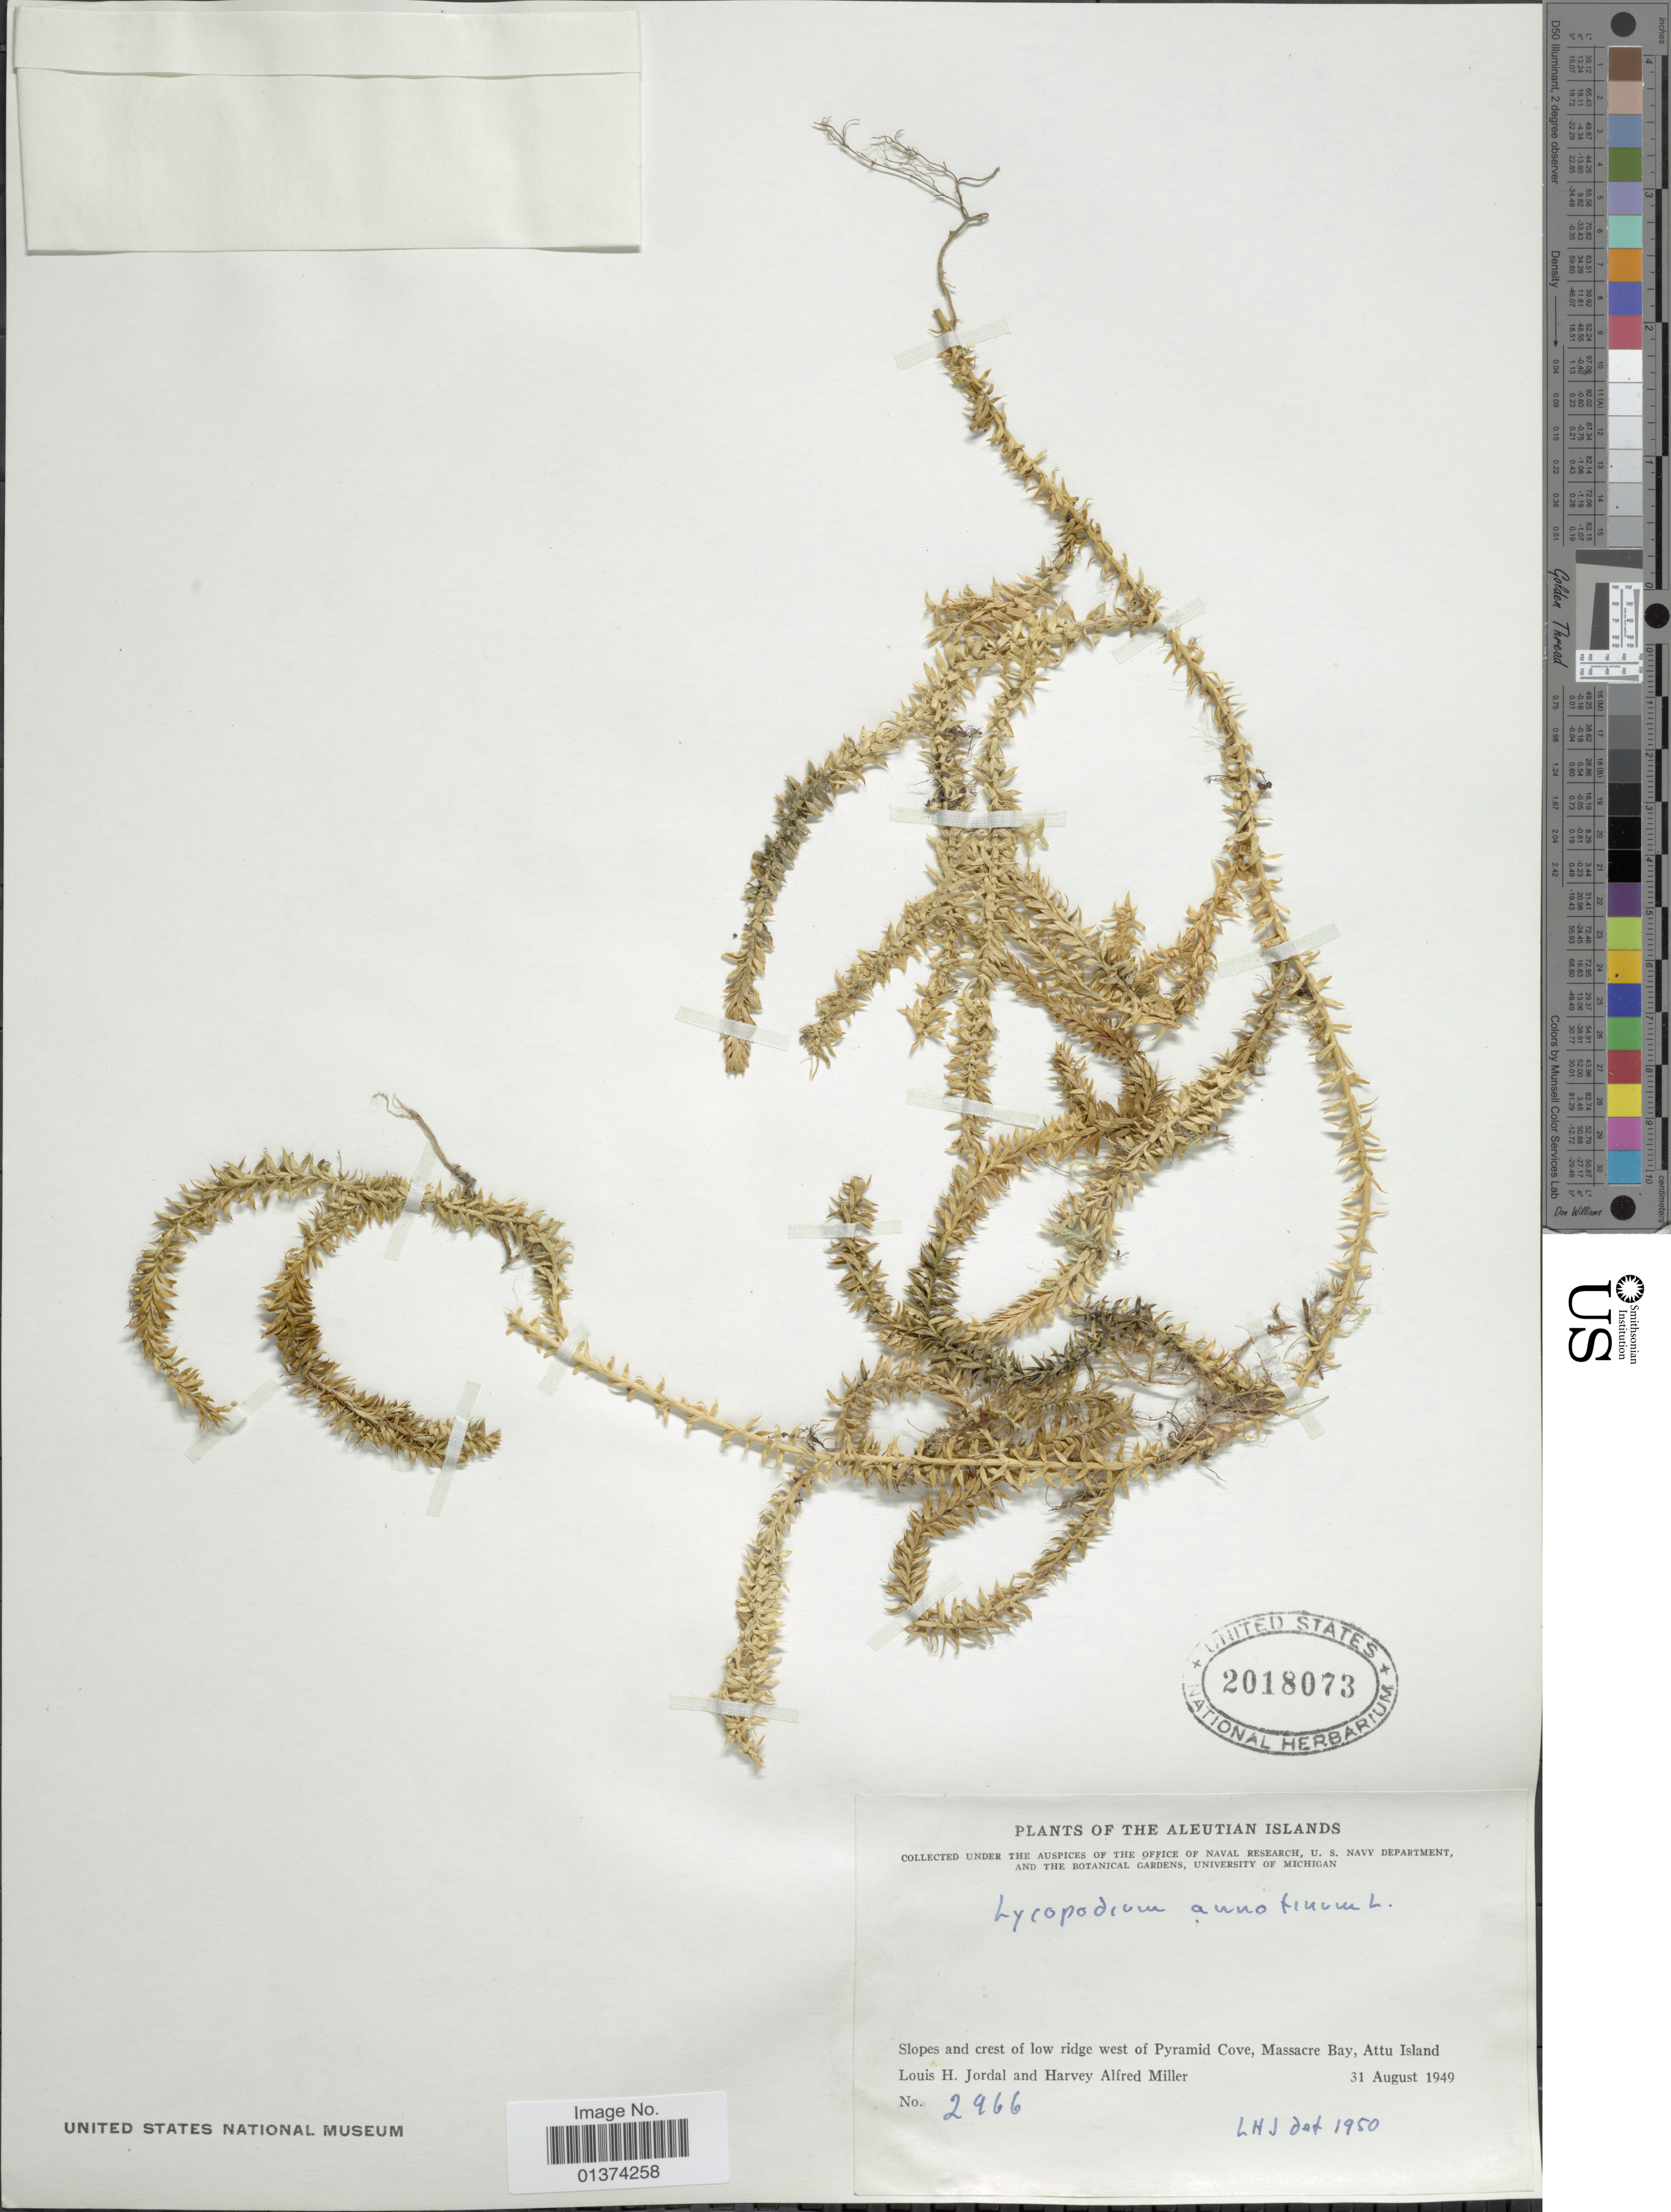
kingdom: Plantae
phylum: Tracheophyta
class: Lycopodiopsida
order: Lycopodiales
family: Lycopodiaceae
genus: Spinulum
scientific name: Spinulum annotinum subsp. annotinum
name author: (L.) A. Haines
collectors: L. Jordal & H. A. Miller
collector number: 2966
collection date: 1949-08-31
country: United States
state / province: Alaska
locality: The Aleutian Island, Slopes and crest of low ridge west of Pyramid cove, Masscre Bay, Attu Island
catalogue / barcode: US 2018073